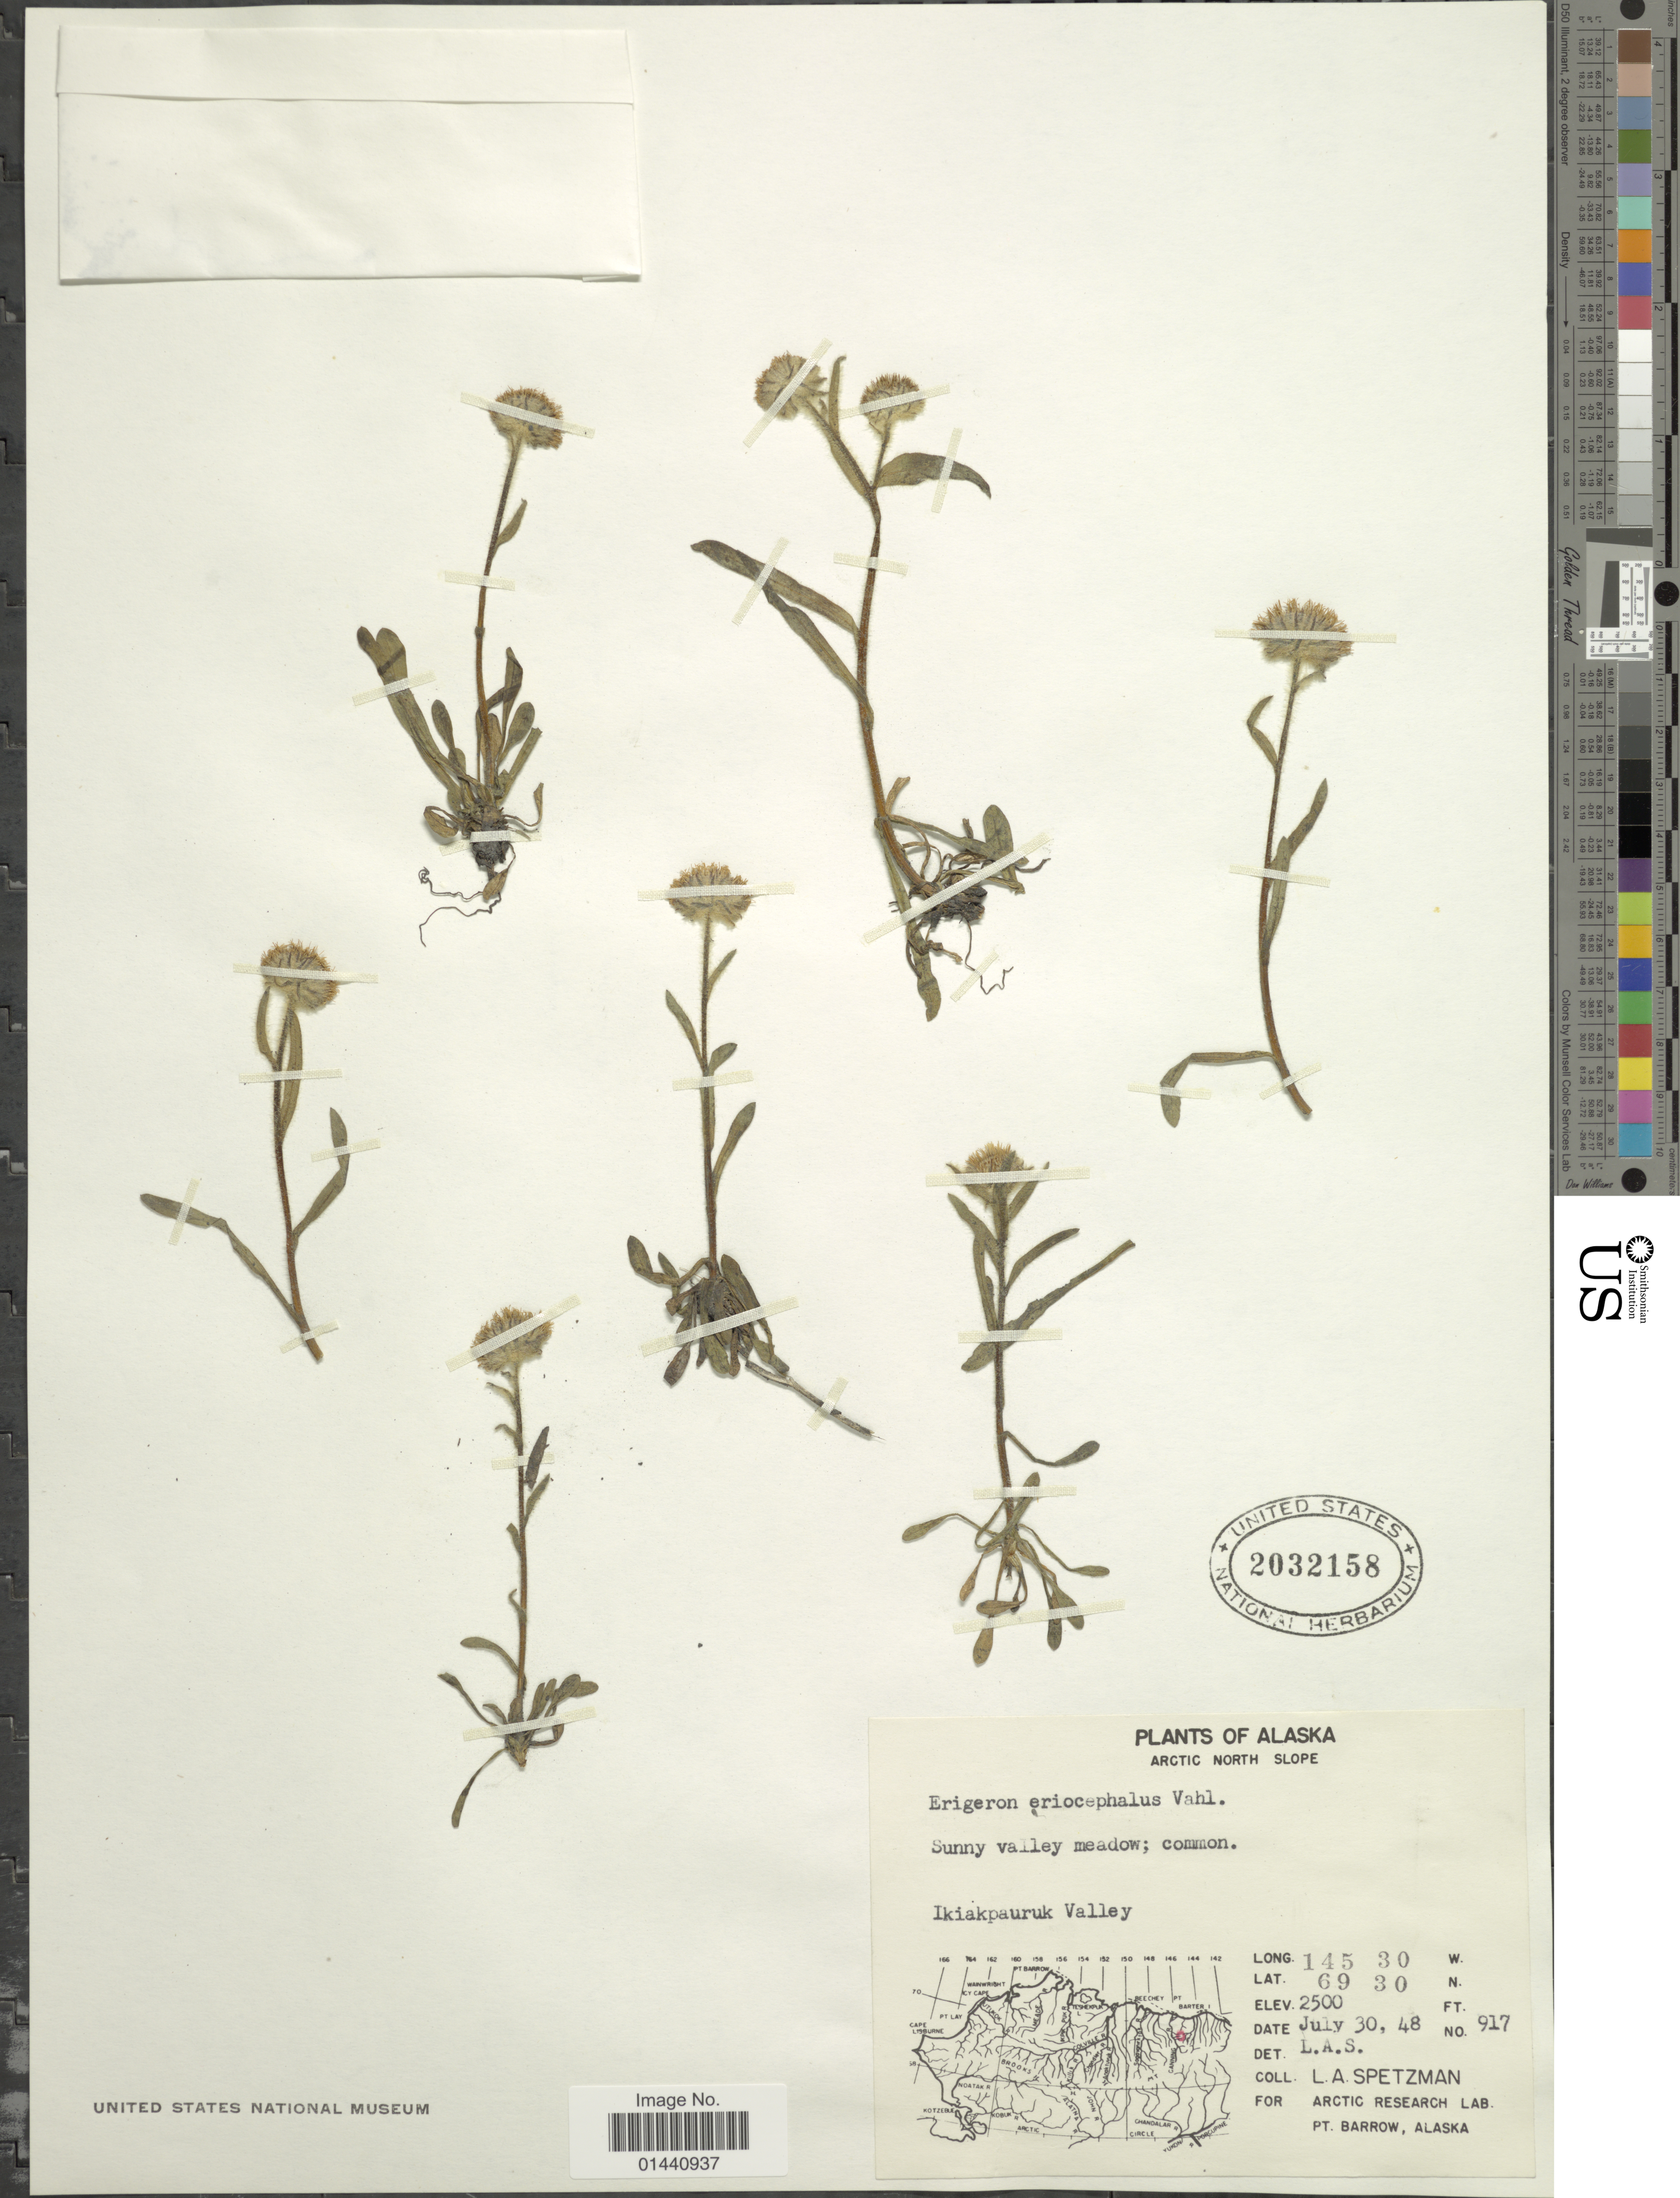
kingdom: Plantae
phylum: Tracheophyta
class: Magnoliopsida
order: Asterales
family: Asteraceae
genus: Erigeron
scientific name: Erigeron eriocephalus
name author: J. Vahl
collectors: L. Spetzman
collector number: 917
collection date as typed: Transcribed d/m/y: 30/7/48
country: United States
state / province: Alaska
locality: Arctic North Slope. Ikiakpauruk Valley.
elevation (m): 762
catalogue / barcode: US 2032158